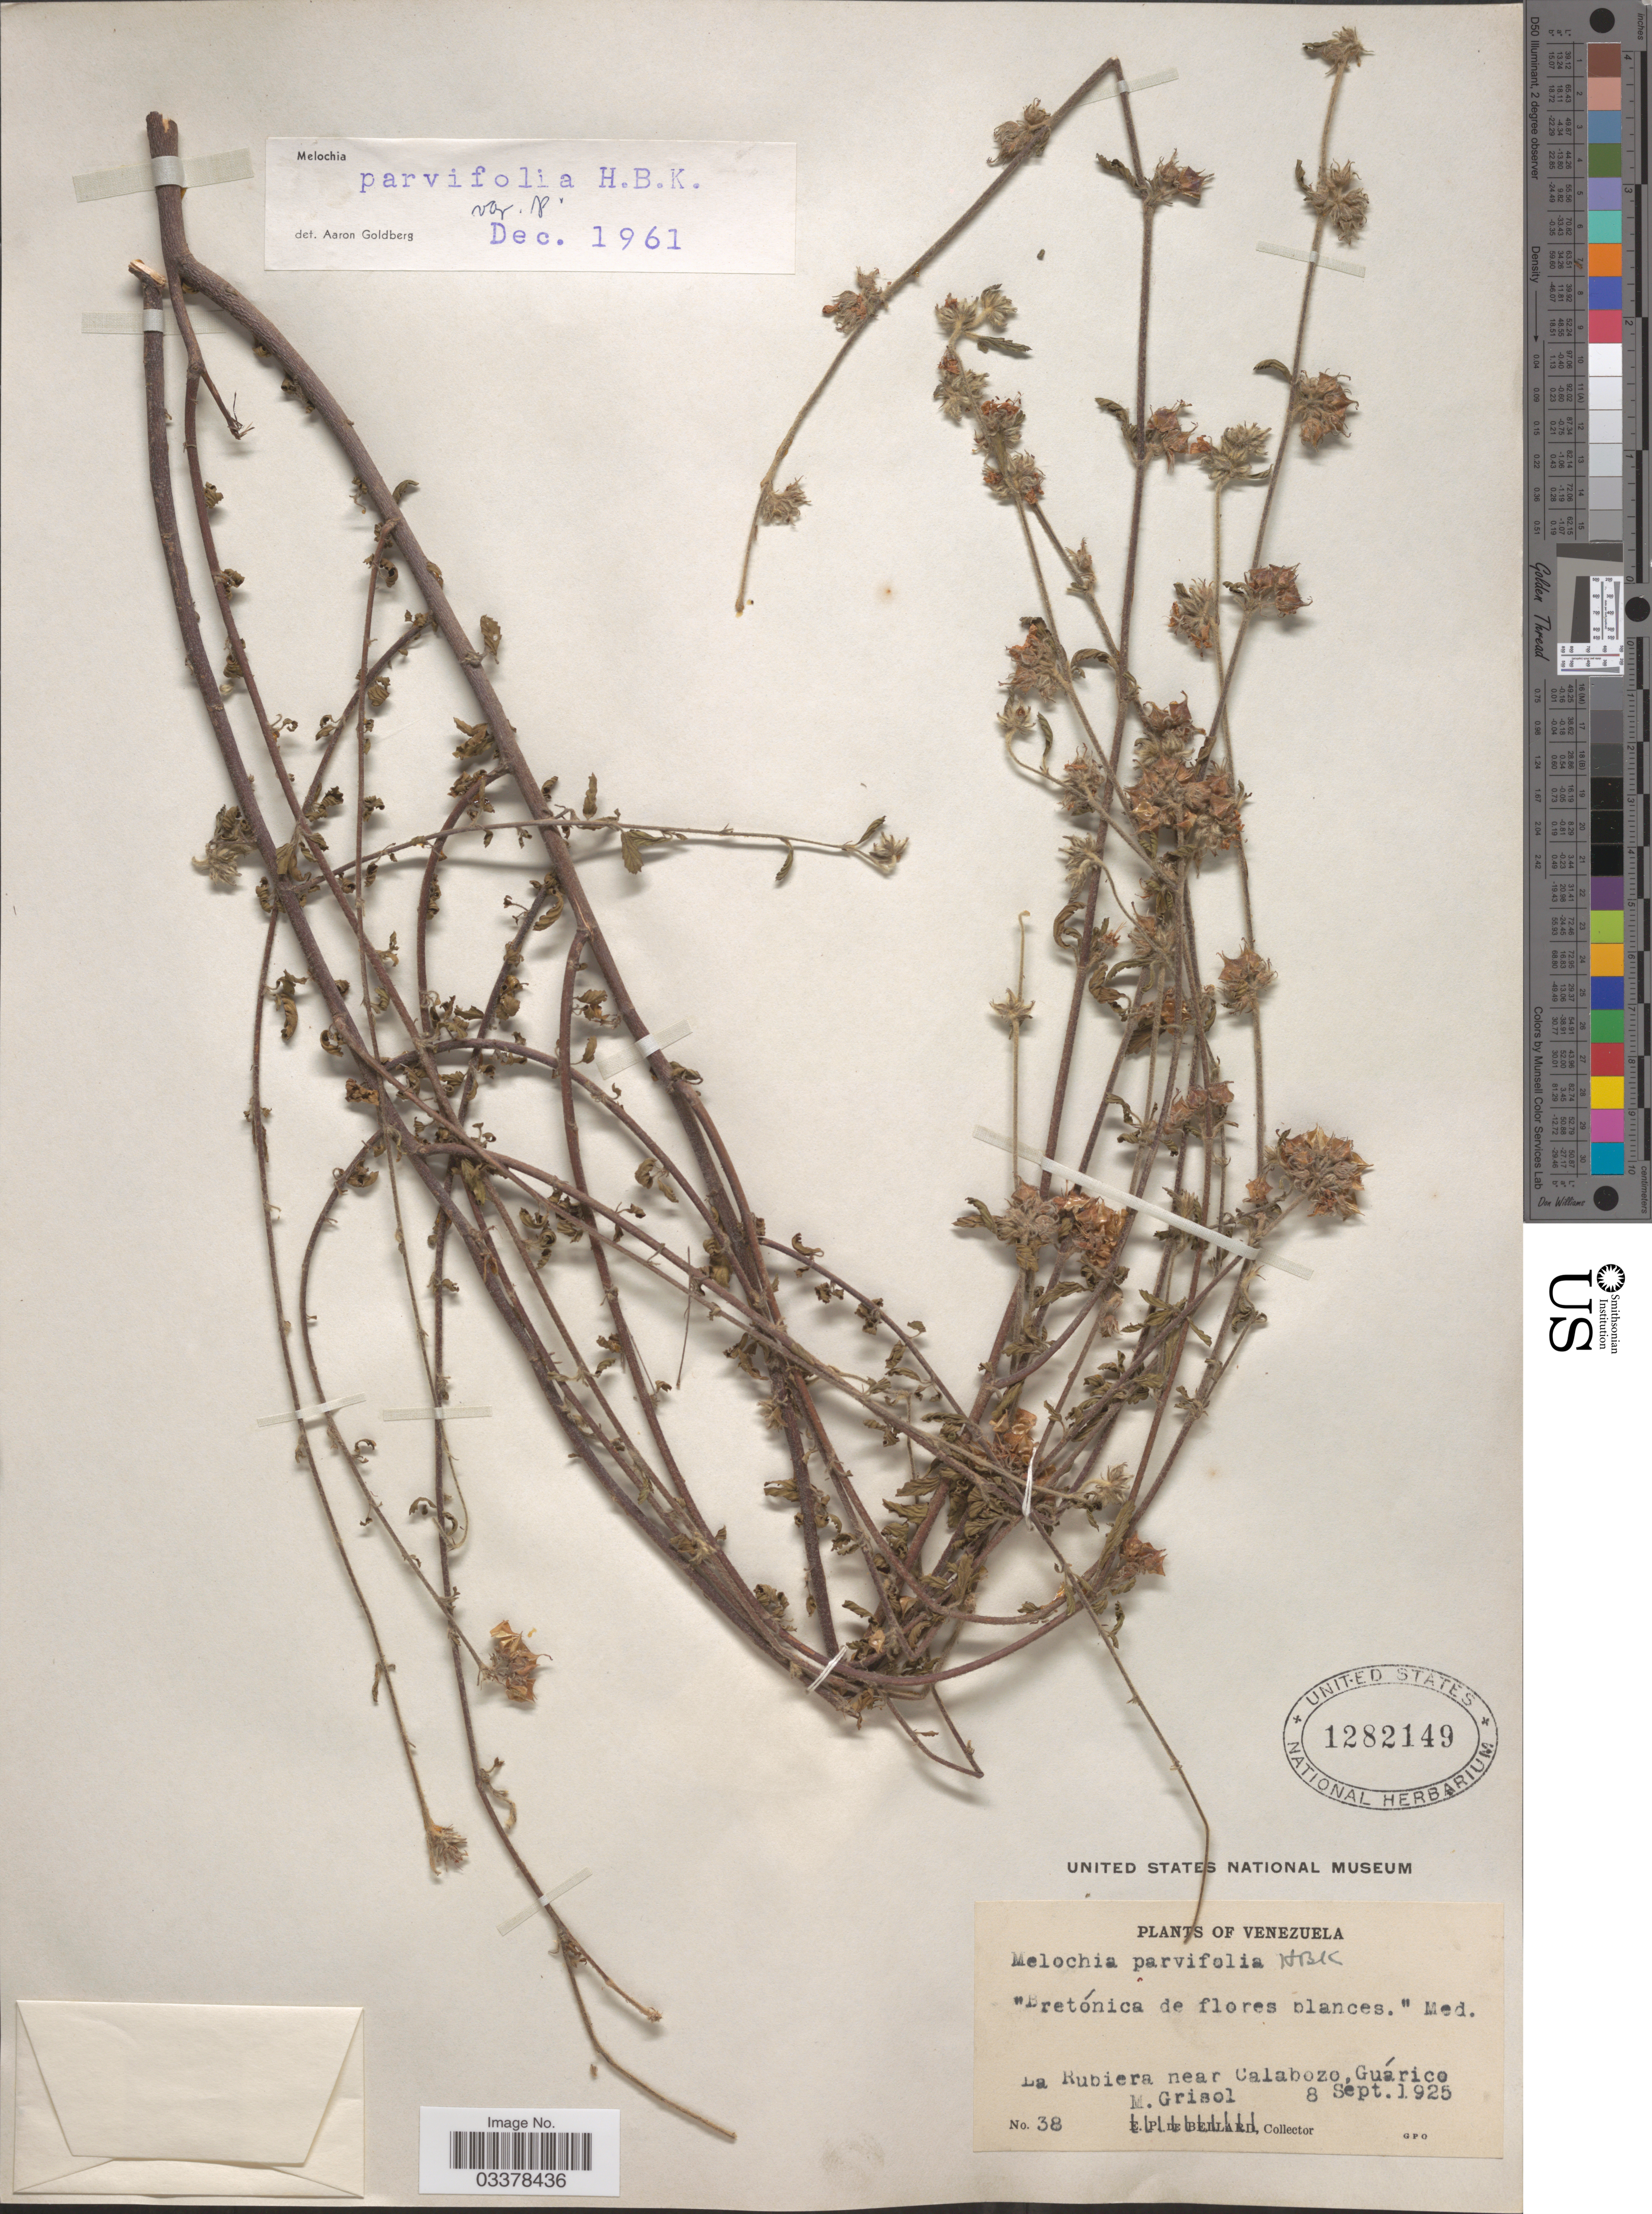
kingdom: Plantae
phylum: Tracheophyta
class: Magnoliopsida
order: Malvales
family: Malvaceae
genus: Melochia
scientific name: Melochia parvifolia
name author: Kunth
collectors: M. Grisol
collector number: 38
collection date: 1925-09-08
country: Venezuela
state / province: Guárico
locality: La Rubiera near Calabozo.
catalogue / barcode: US 1282149